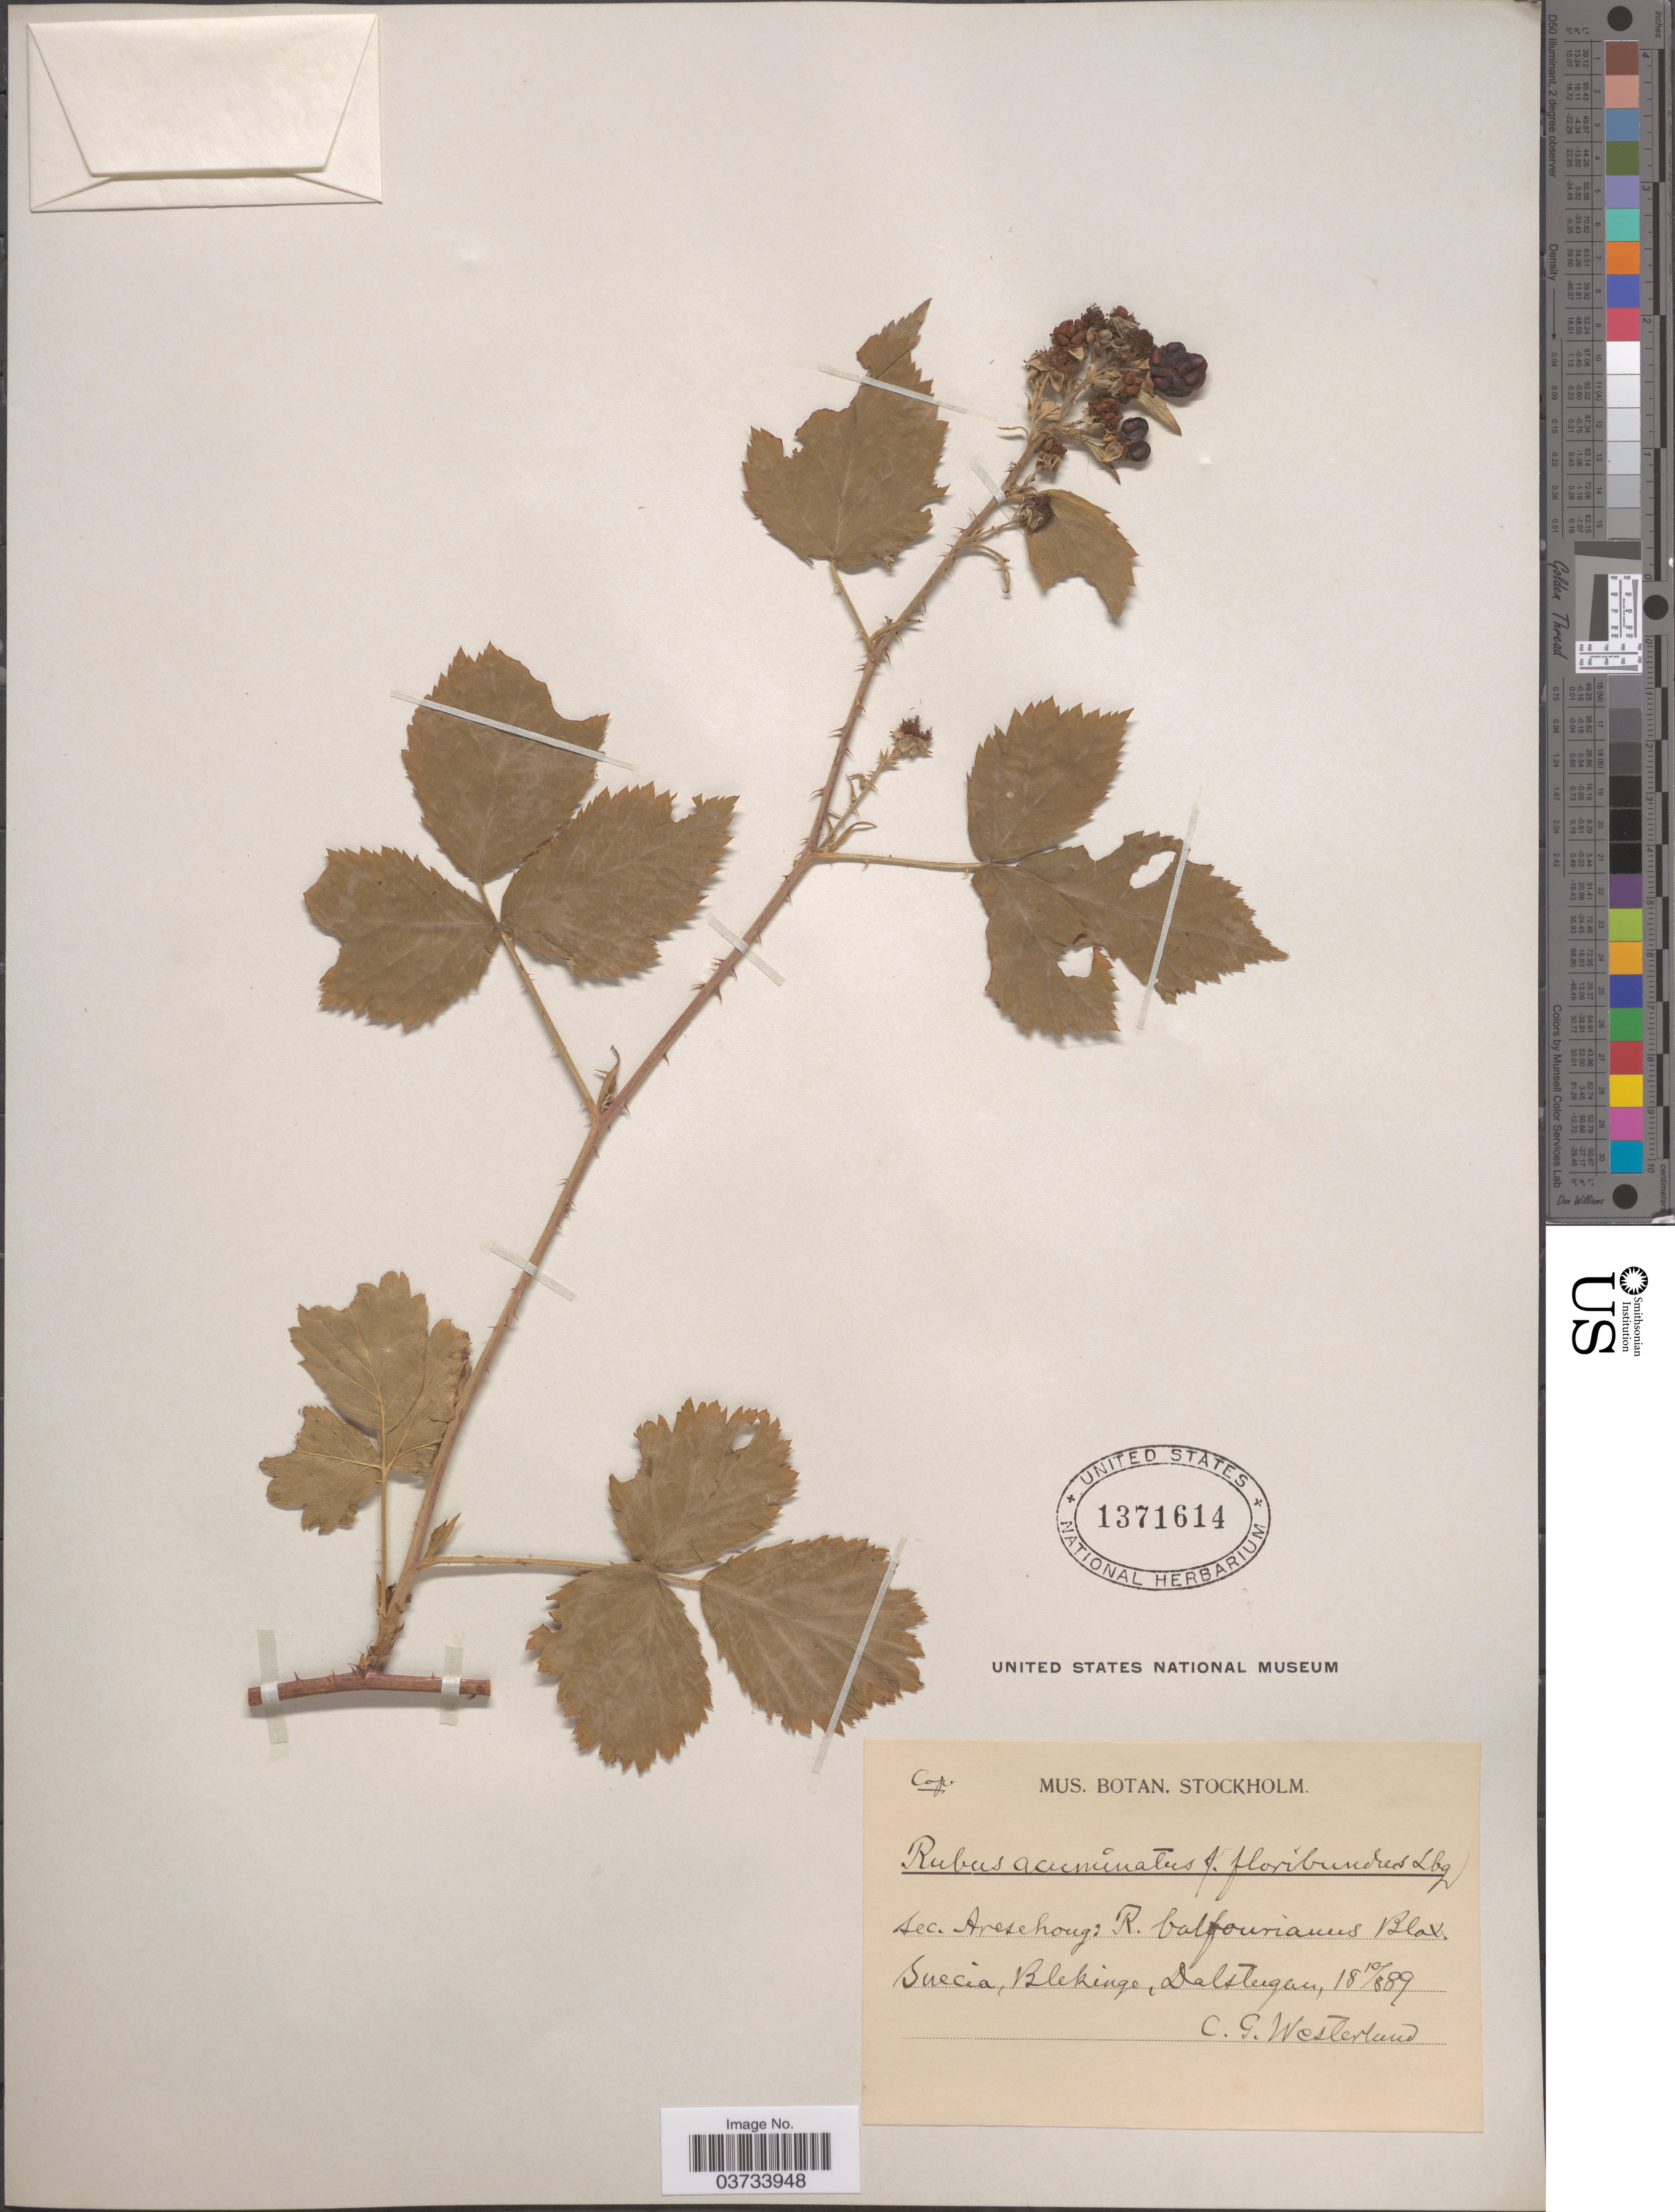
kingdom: Plantae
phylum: Tracheophyta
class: Magnoliopsida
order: Rosales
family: Rosaceae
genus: Rubus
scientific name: Rubus acuminatus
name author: Sm.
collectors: C. Westerlund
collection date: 1889-08-10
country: Sweden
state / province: Blekinge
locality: Suecia, Dalstugan.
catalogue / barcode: US 1371614